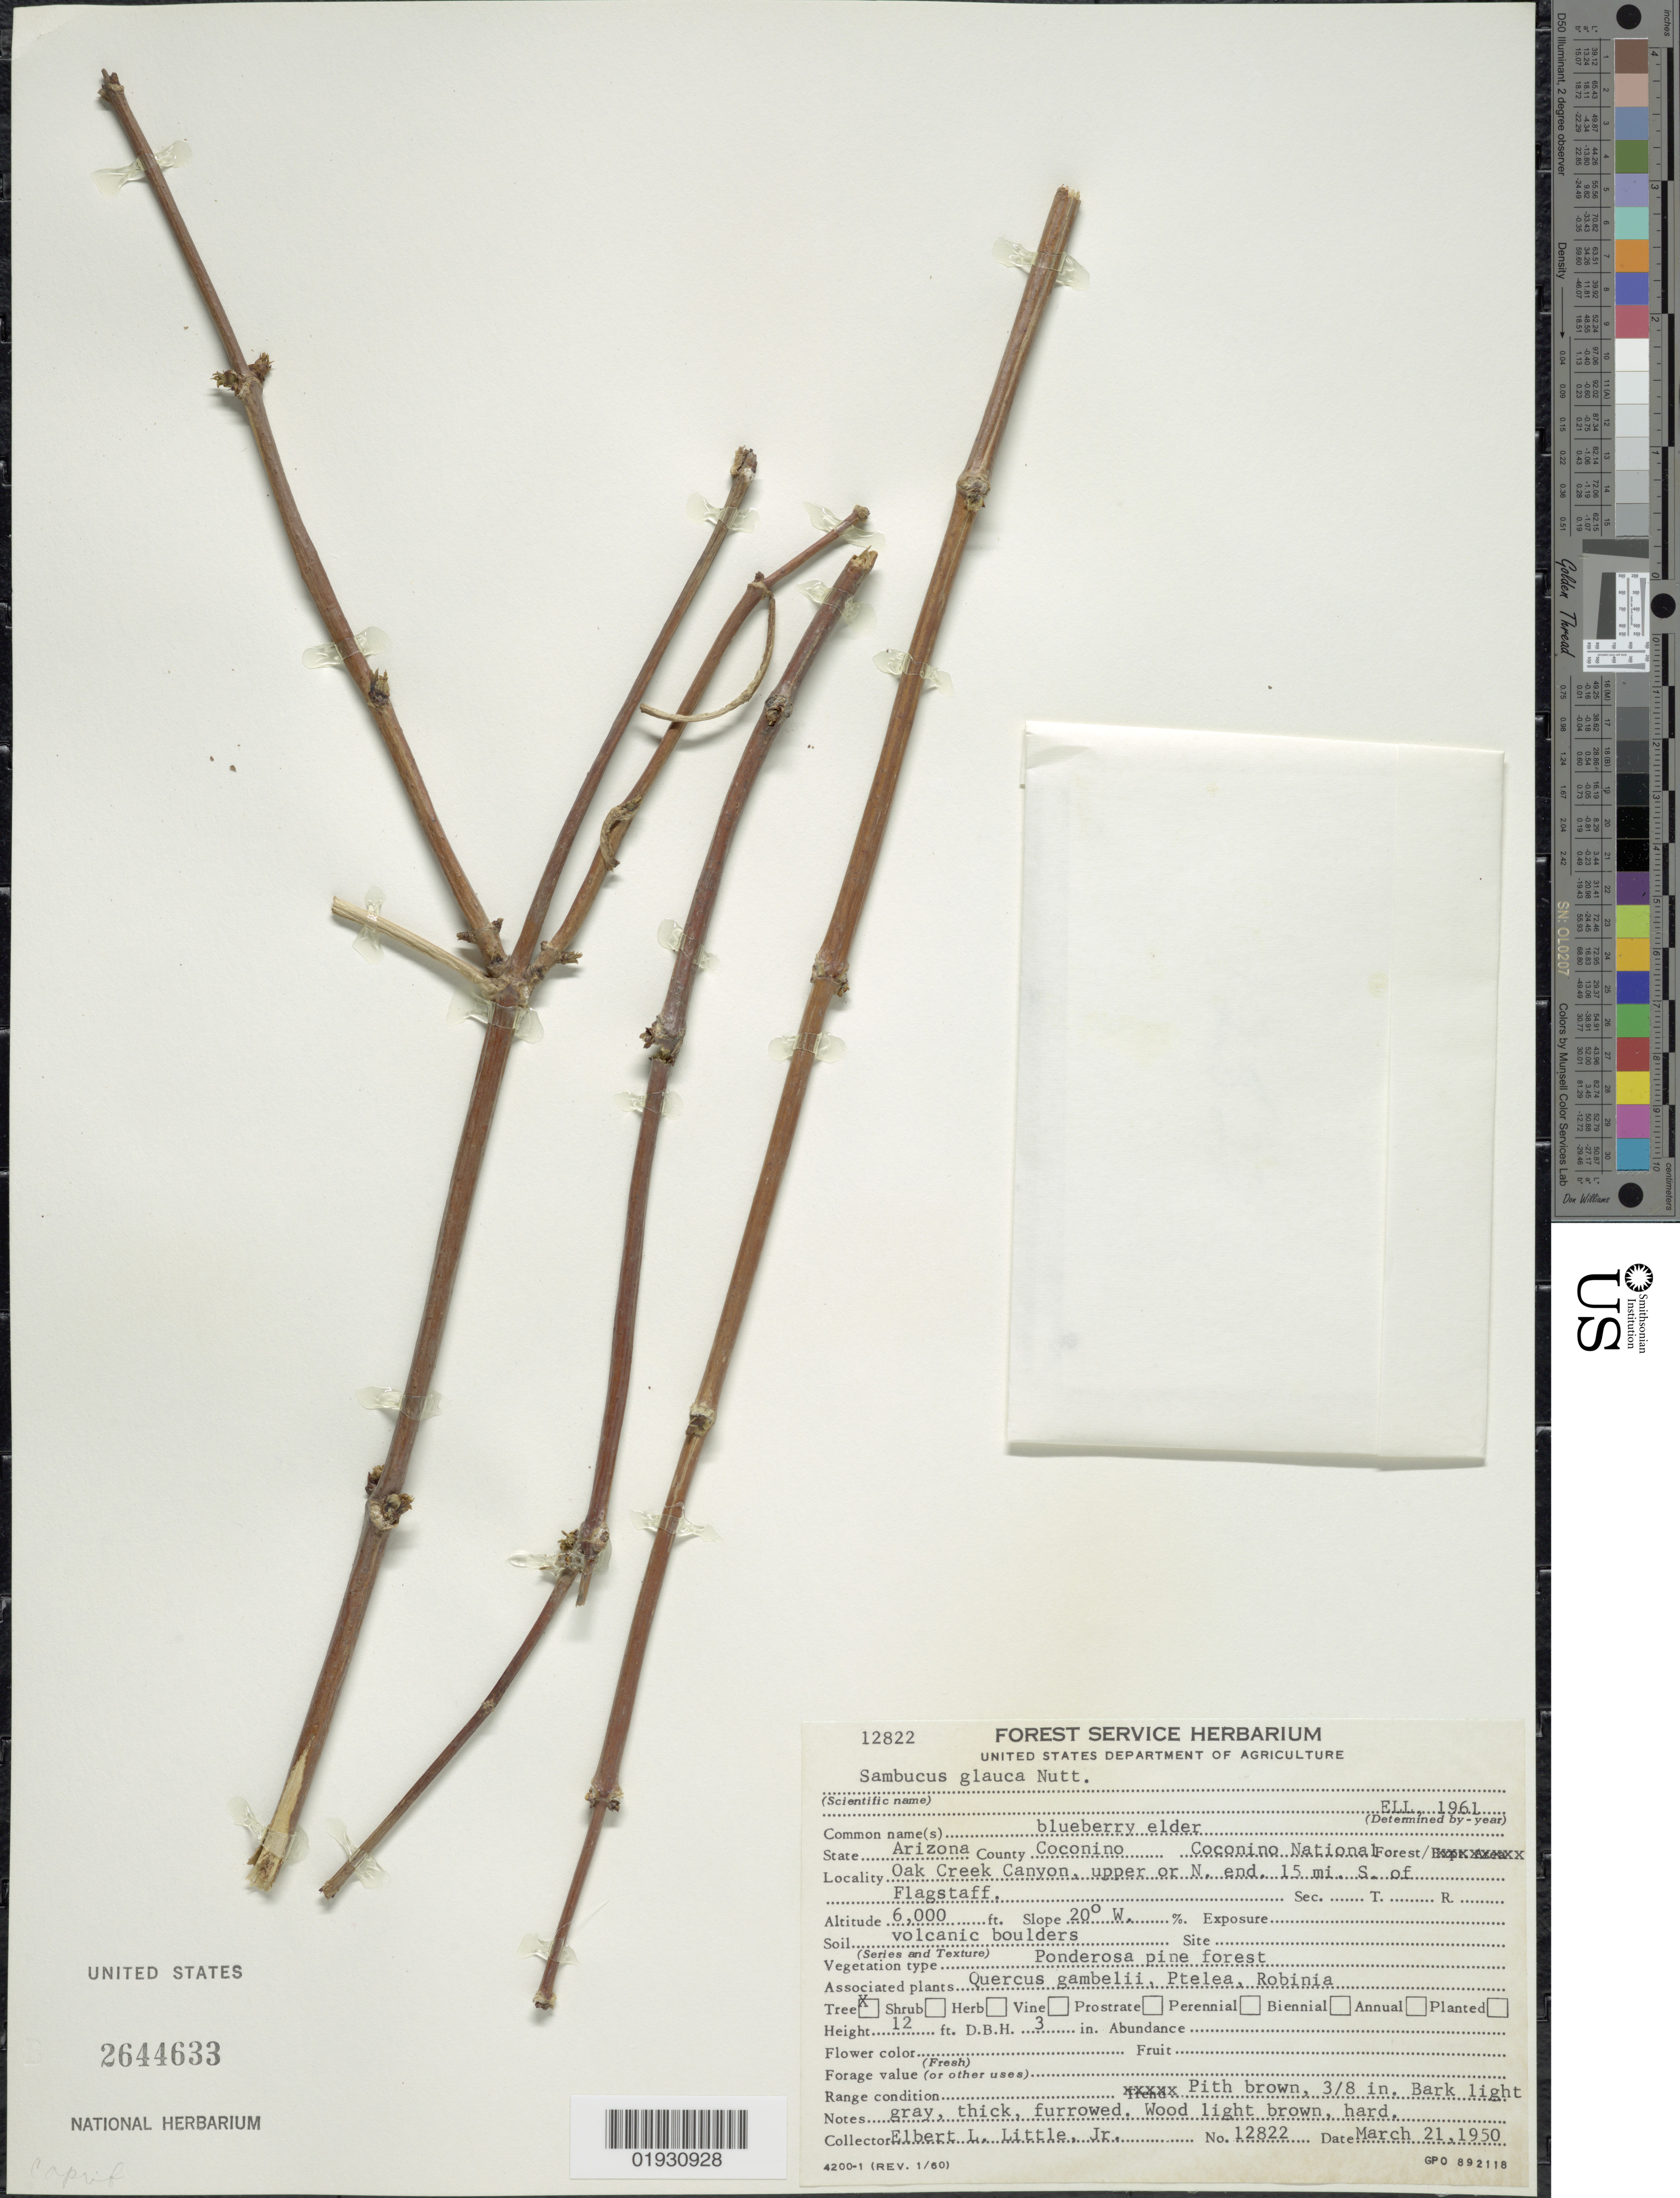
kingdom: Plantae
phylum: Tracheophyta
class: Magnoliopsida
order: Dipsacales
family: Viburnaceae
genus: Sambucus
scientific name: Sambucus glauca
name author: Nutt.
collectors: E. L. Little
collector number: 12822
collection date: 1950-03-21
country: United States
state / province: Arizona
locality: County Coconico. Coconico National Forest. Oak Creek Canyon, upper or N. end. 15 mi. S. of Flagstaff.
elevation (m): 1829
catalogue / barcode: US 2644633